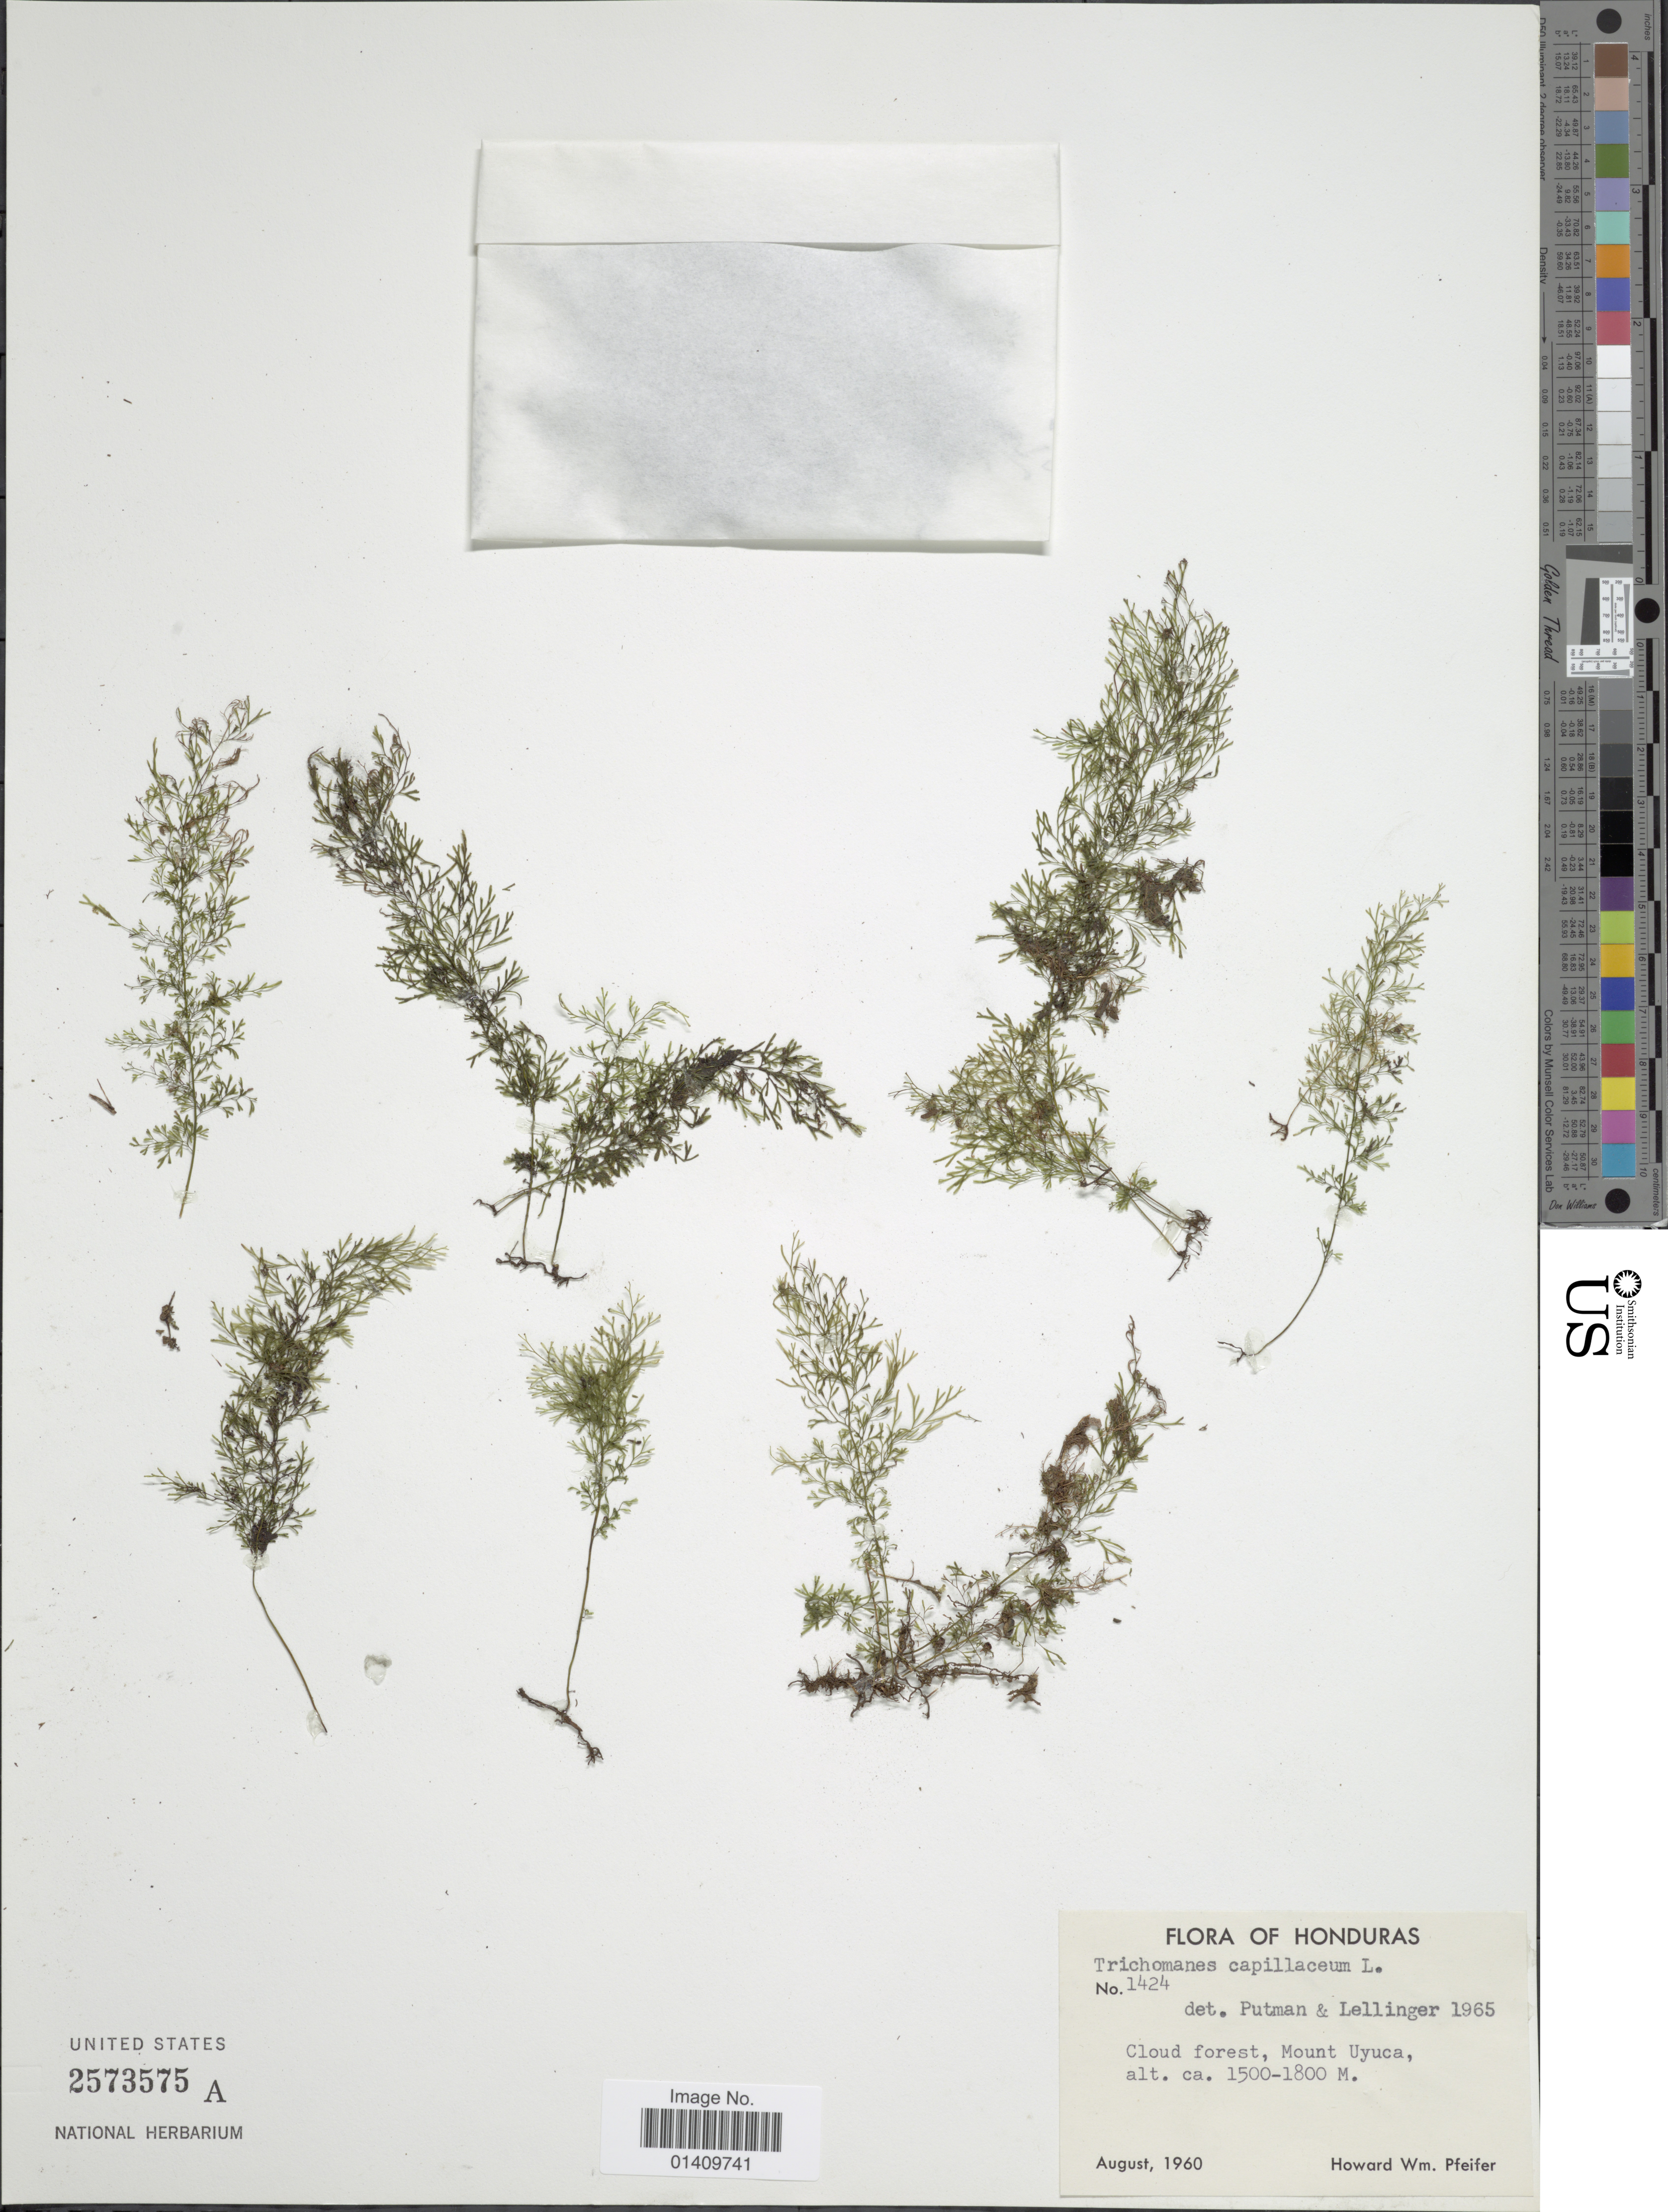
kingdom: Plantae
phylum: Tracheophyta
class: Polypodiopsida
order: Hymenophyllales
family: Hymenophyllaceae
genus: Polyphlebium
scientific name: Polyphlebium capillaceum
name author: (L.) Ebihara & Dubuisson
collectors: H. W. Pfeifer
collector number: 1424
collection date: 1960-08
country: Honduras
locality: Cloud forest mount Uyuca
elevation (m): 1500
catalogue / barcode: US 2573575A